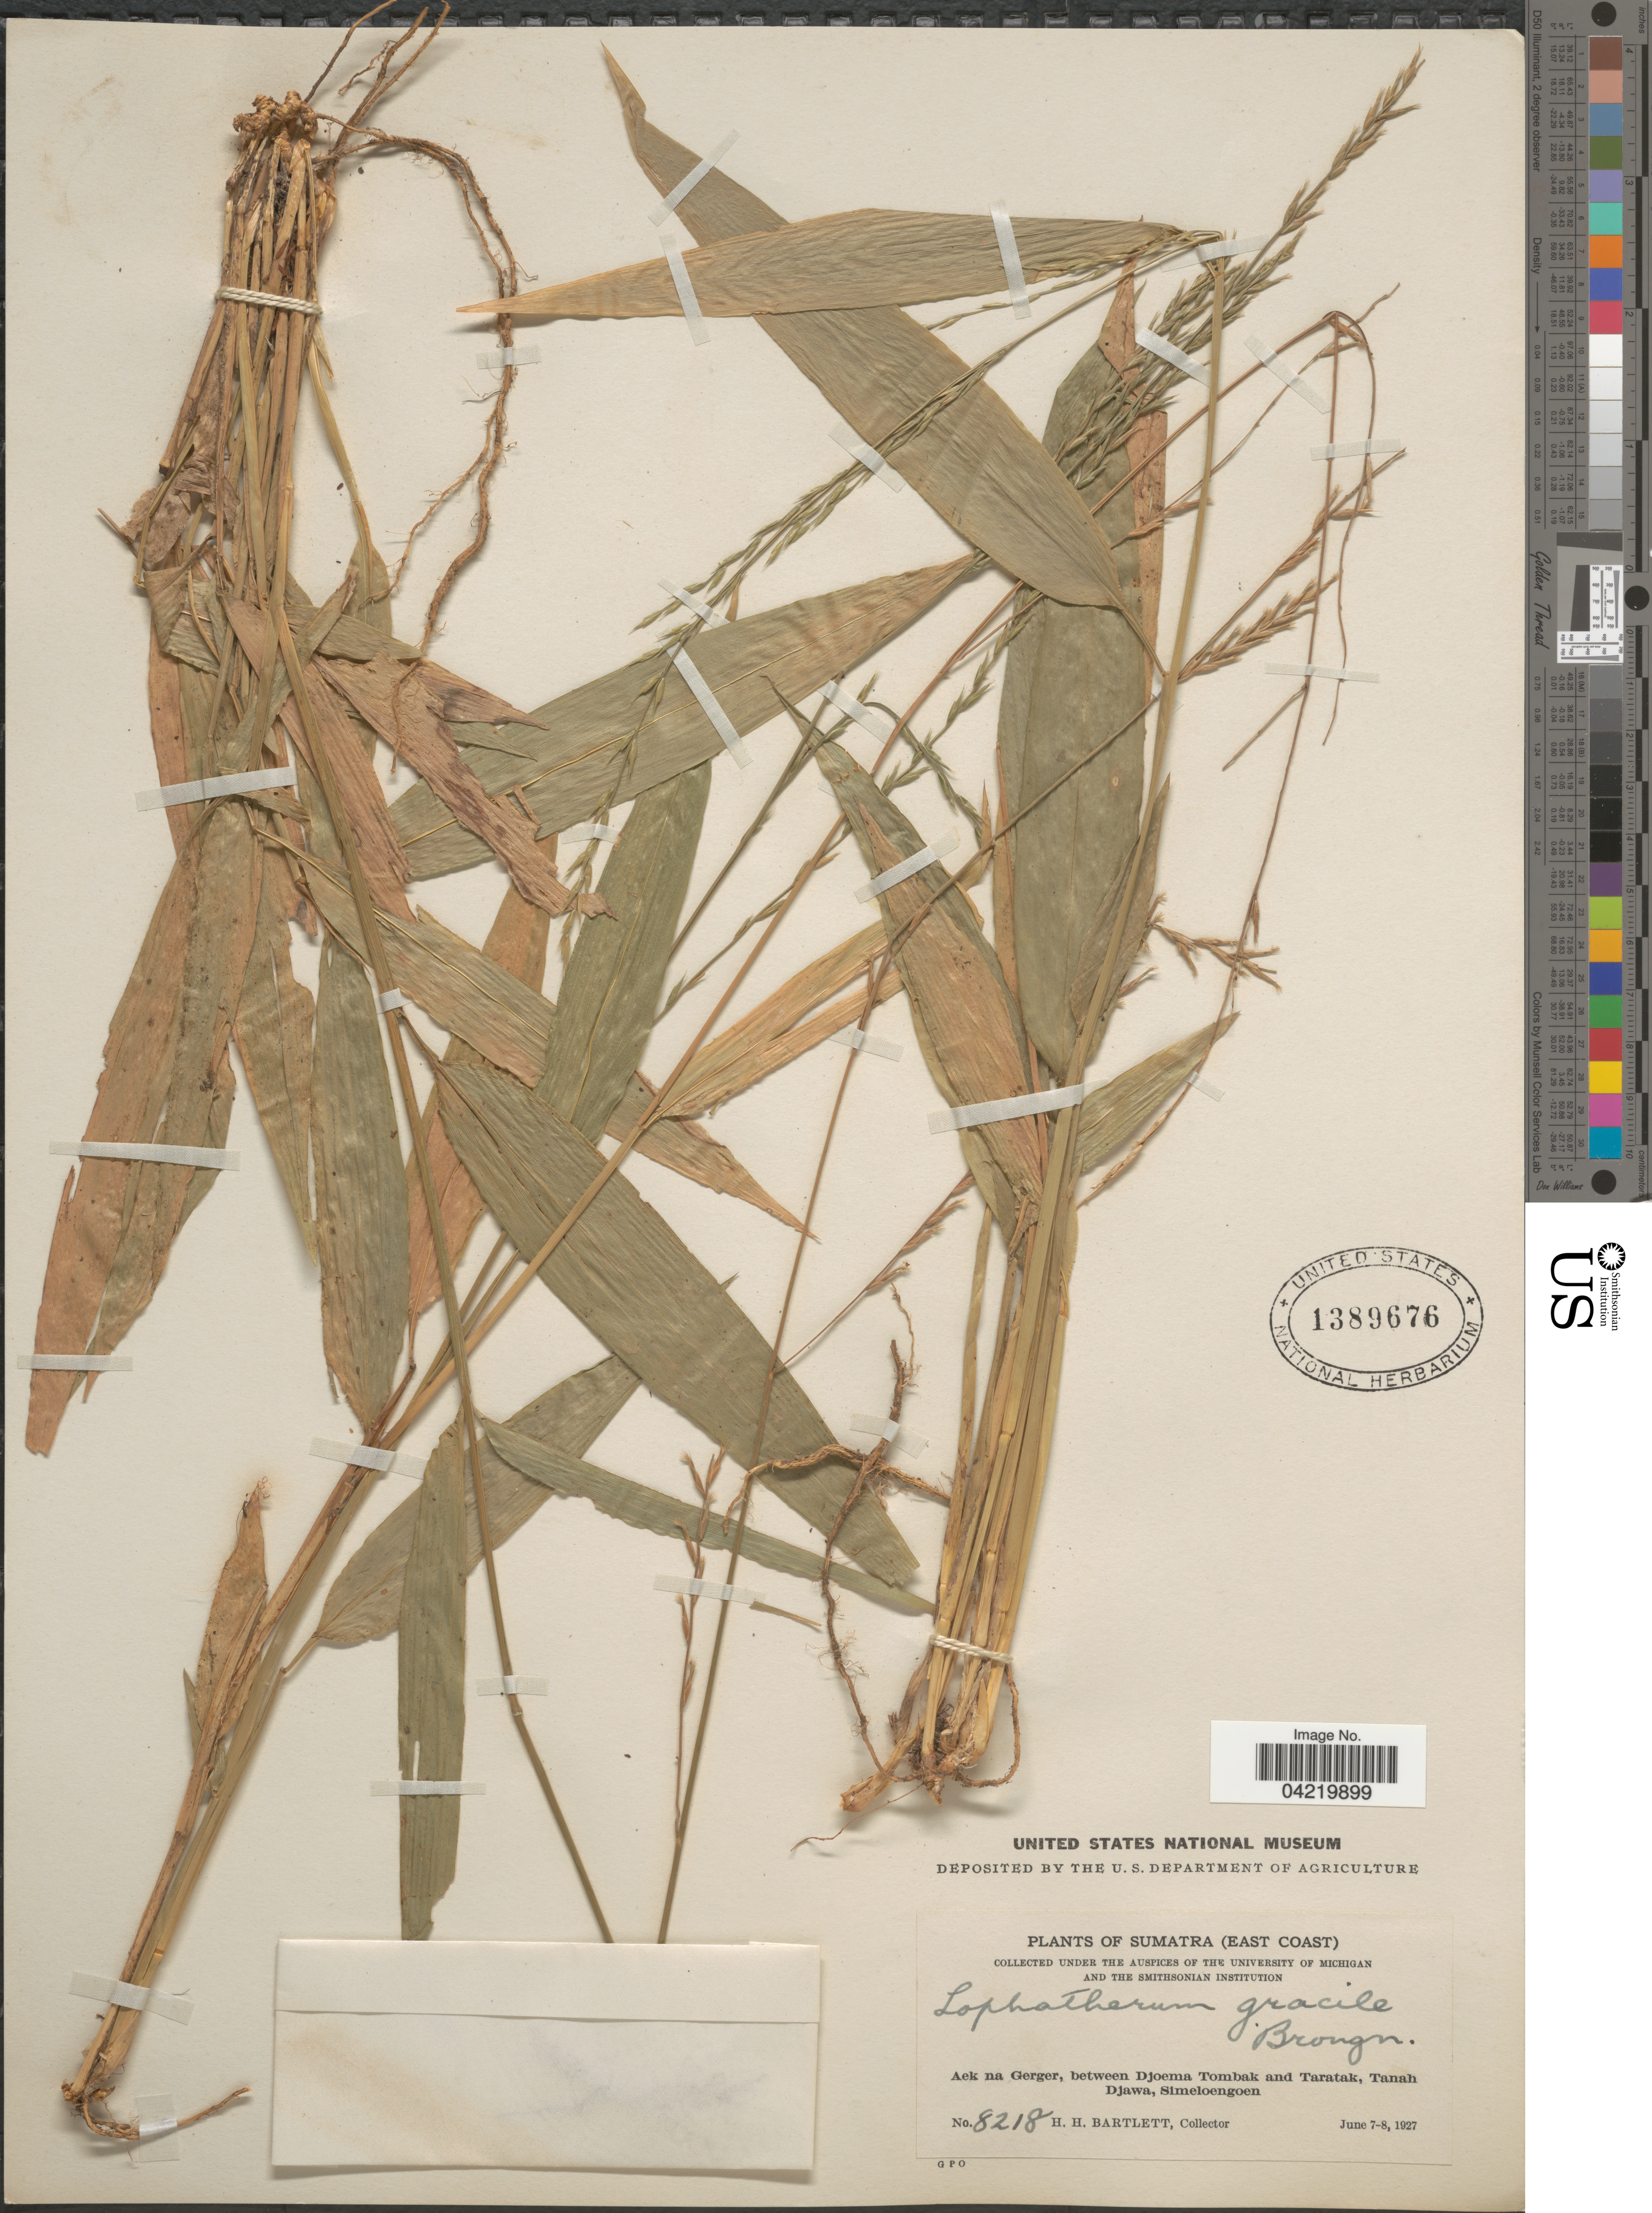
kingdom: Plantae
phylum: Tracheophyta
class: Liliopsida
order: Poales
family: Poaceae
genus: Lophatherum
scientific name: Lophatherum gracile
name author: Brongn.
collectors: H. H. Bartlett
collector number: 8218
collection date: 1927-06-07/1927-06-08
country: Indonesia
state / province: Sumatra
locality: (East Coast). Aek na Gerger, between Djoema Tombak and Taratak, Tanah Djawa, Simeloengoen.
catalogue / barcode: US 1389676